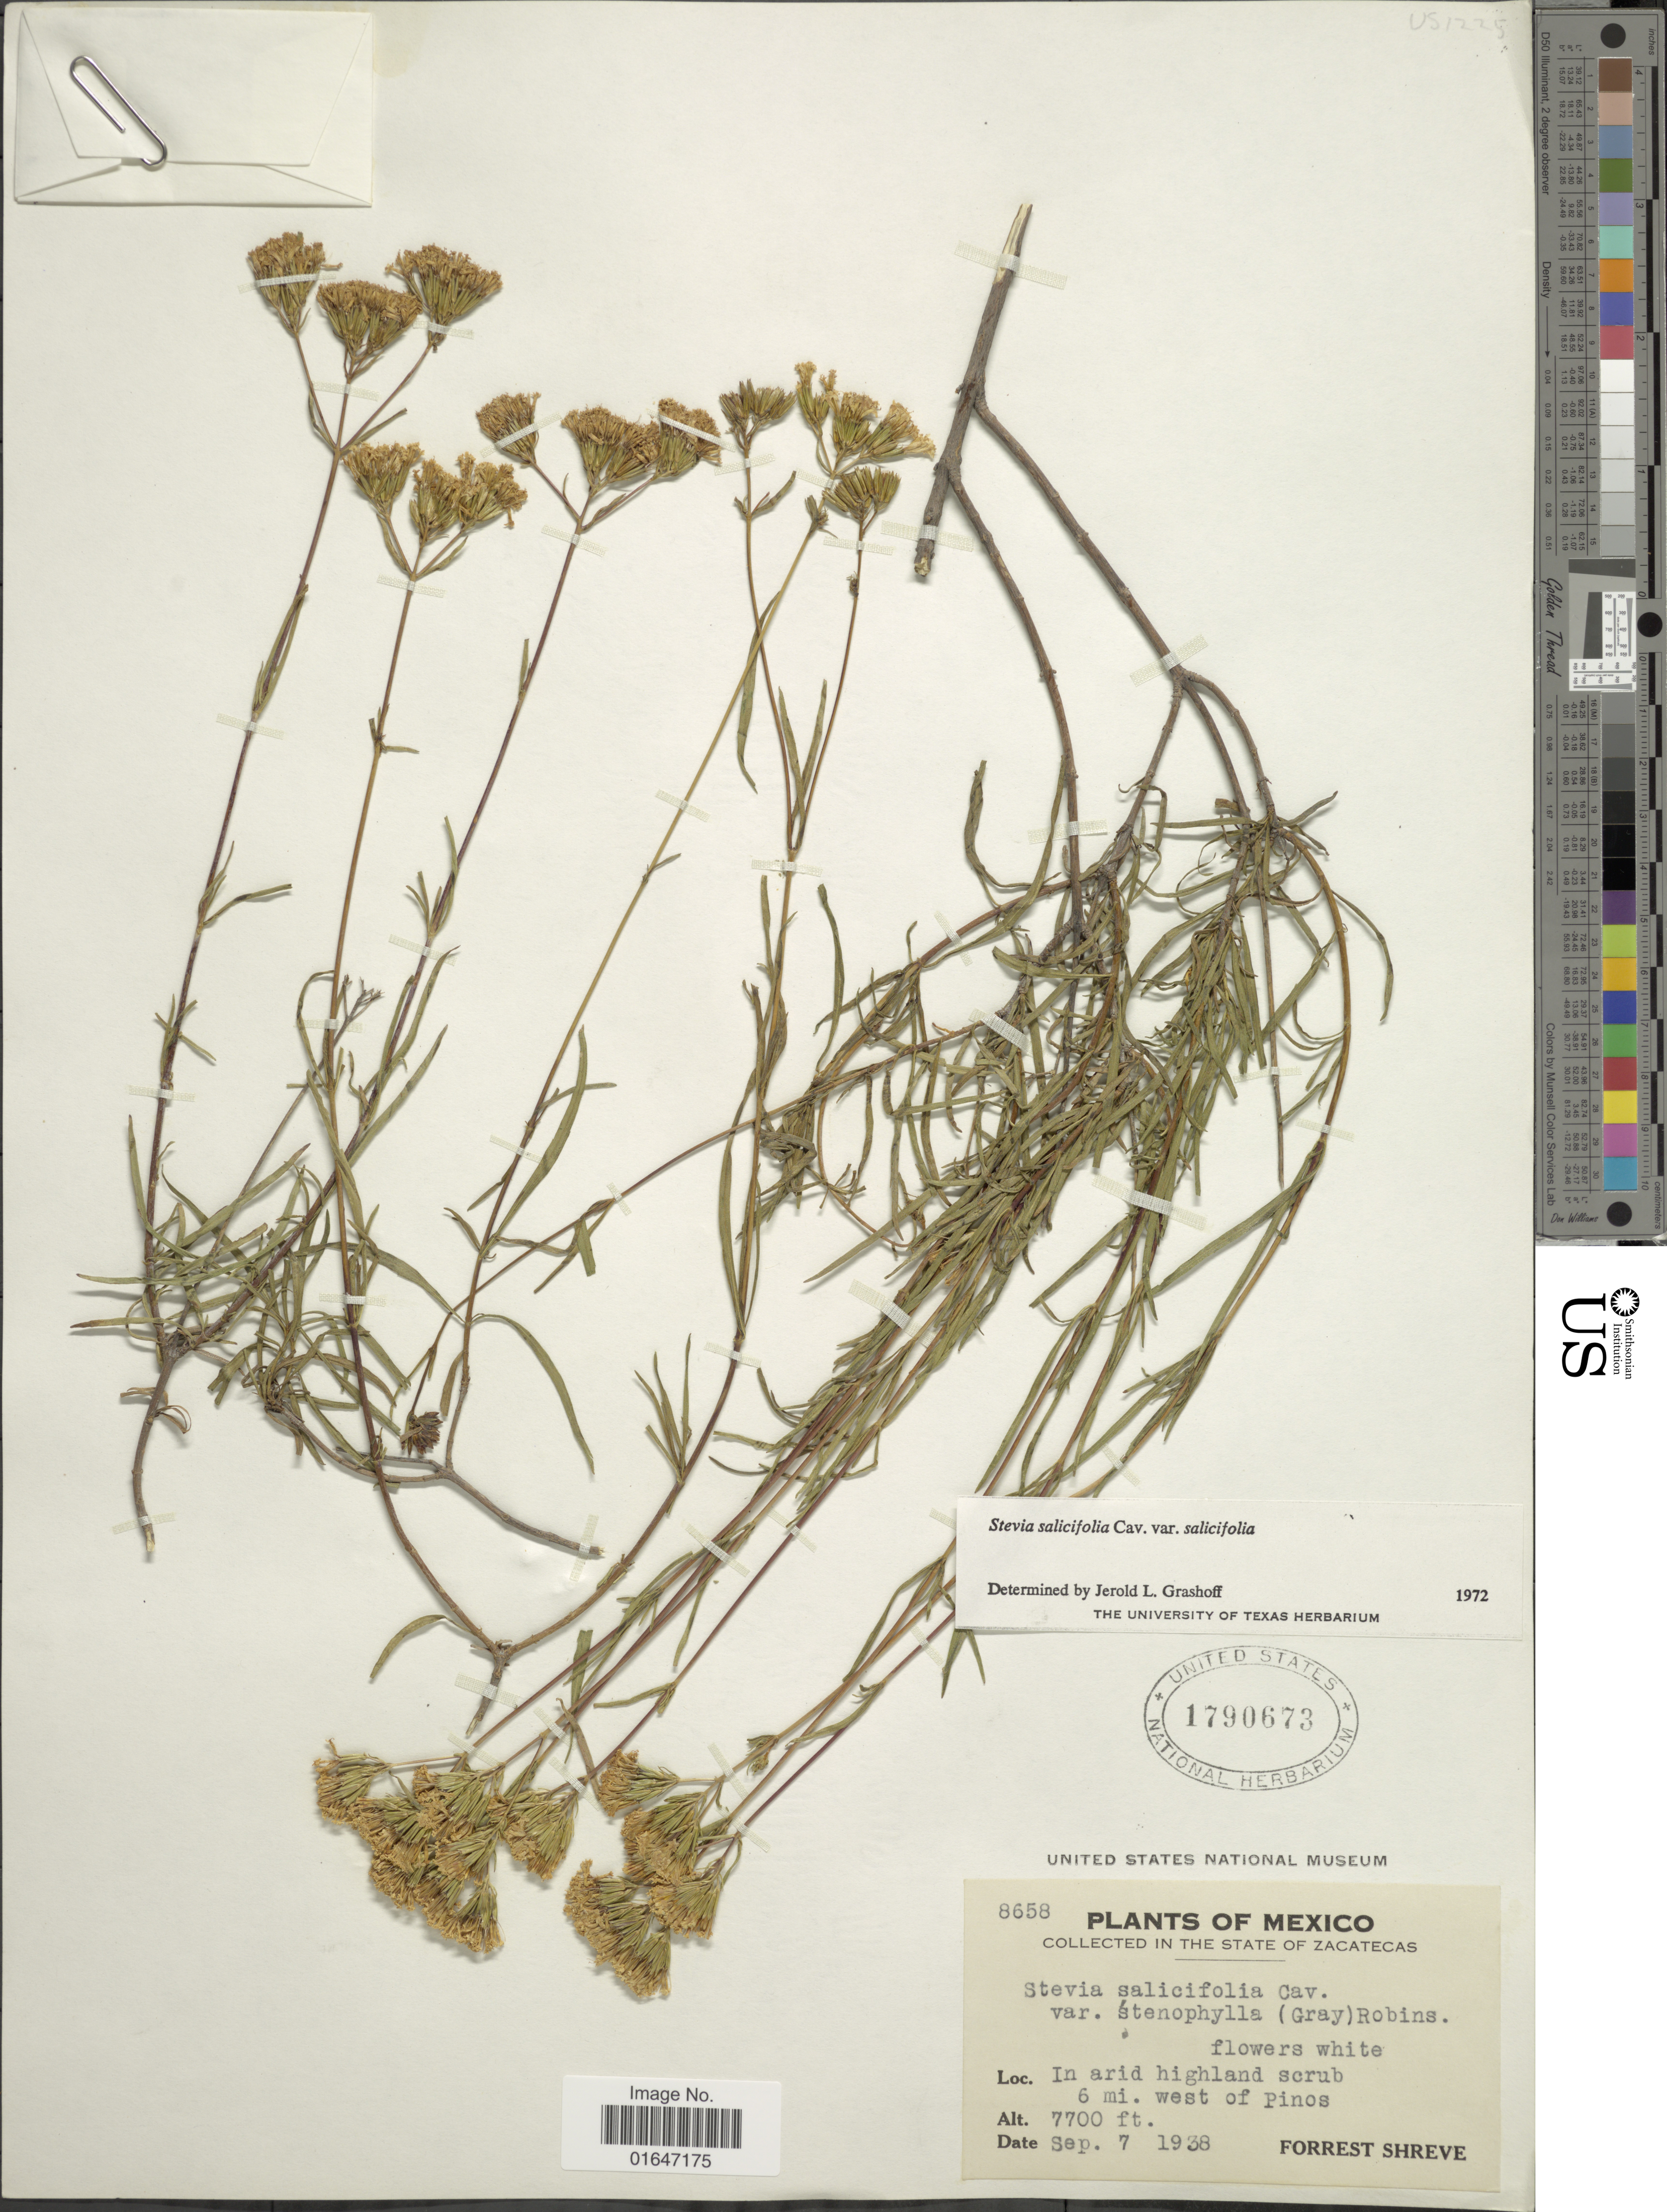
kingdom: Plantae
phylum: Tracheophyta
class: Magnoliopsida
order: Asterales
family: Asteraceae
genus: Stevia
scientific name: Stevia salicifolia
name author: Cav.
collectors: F. Shreve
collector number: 8658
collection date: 1938-09-07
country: Mexico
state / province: Zacatecas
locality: The State of Zacatecas, in arid highland scrub 6 mi west of Pinos.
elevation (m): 2347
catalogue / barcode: US 1790673